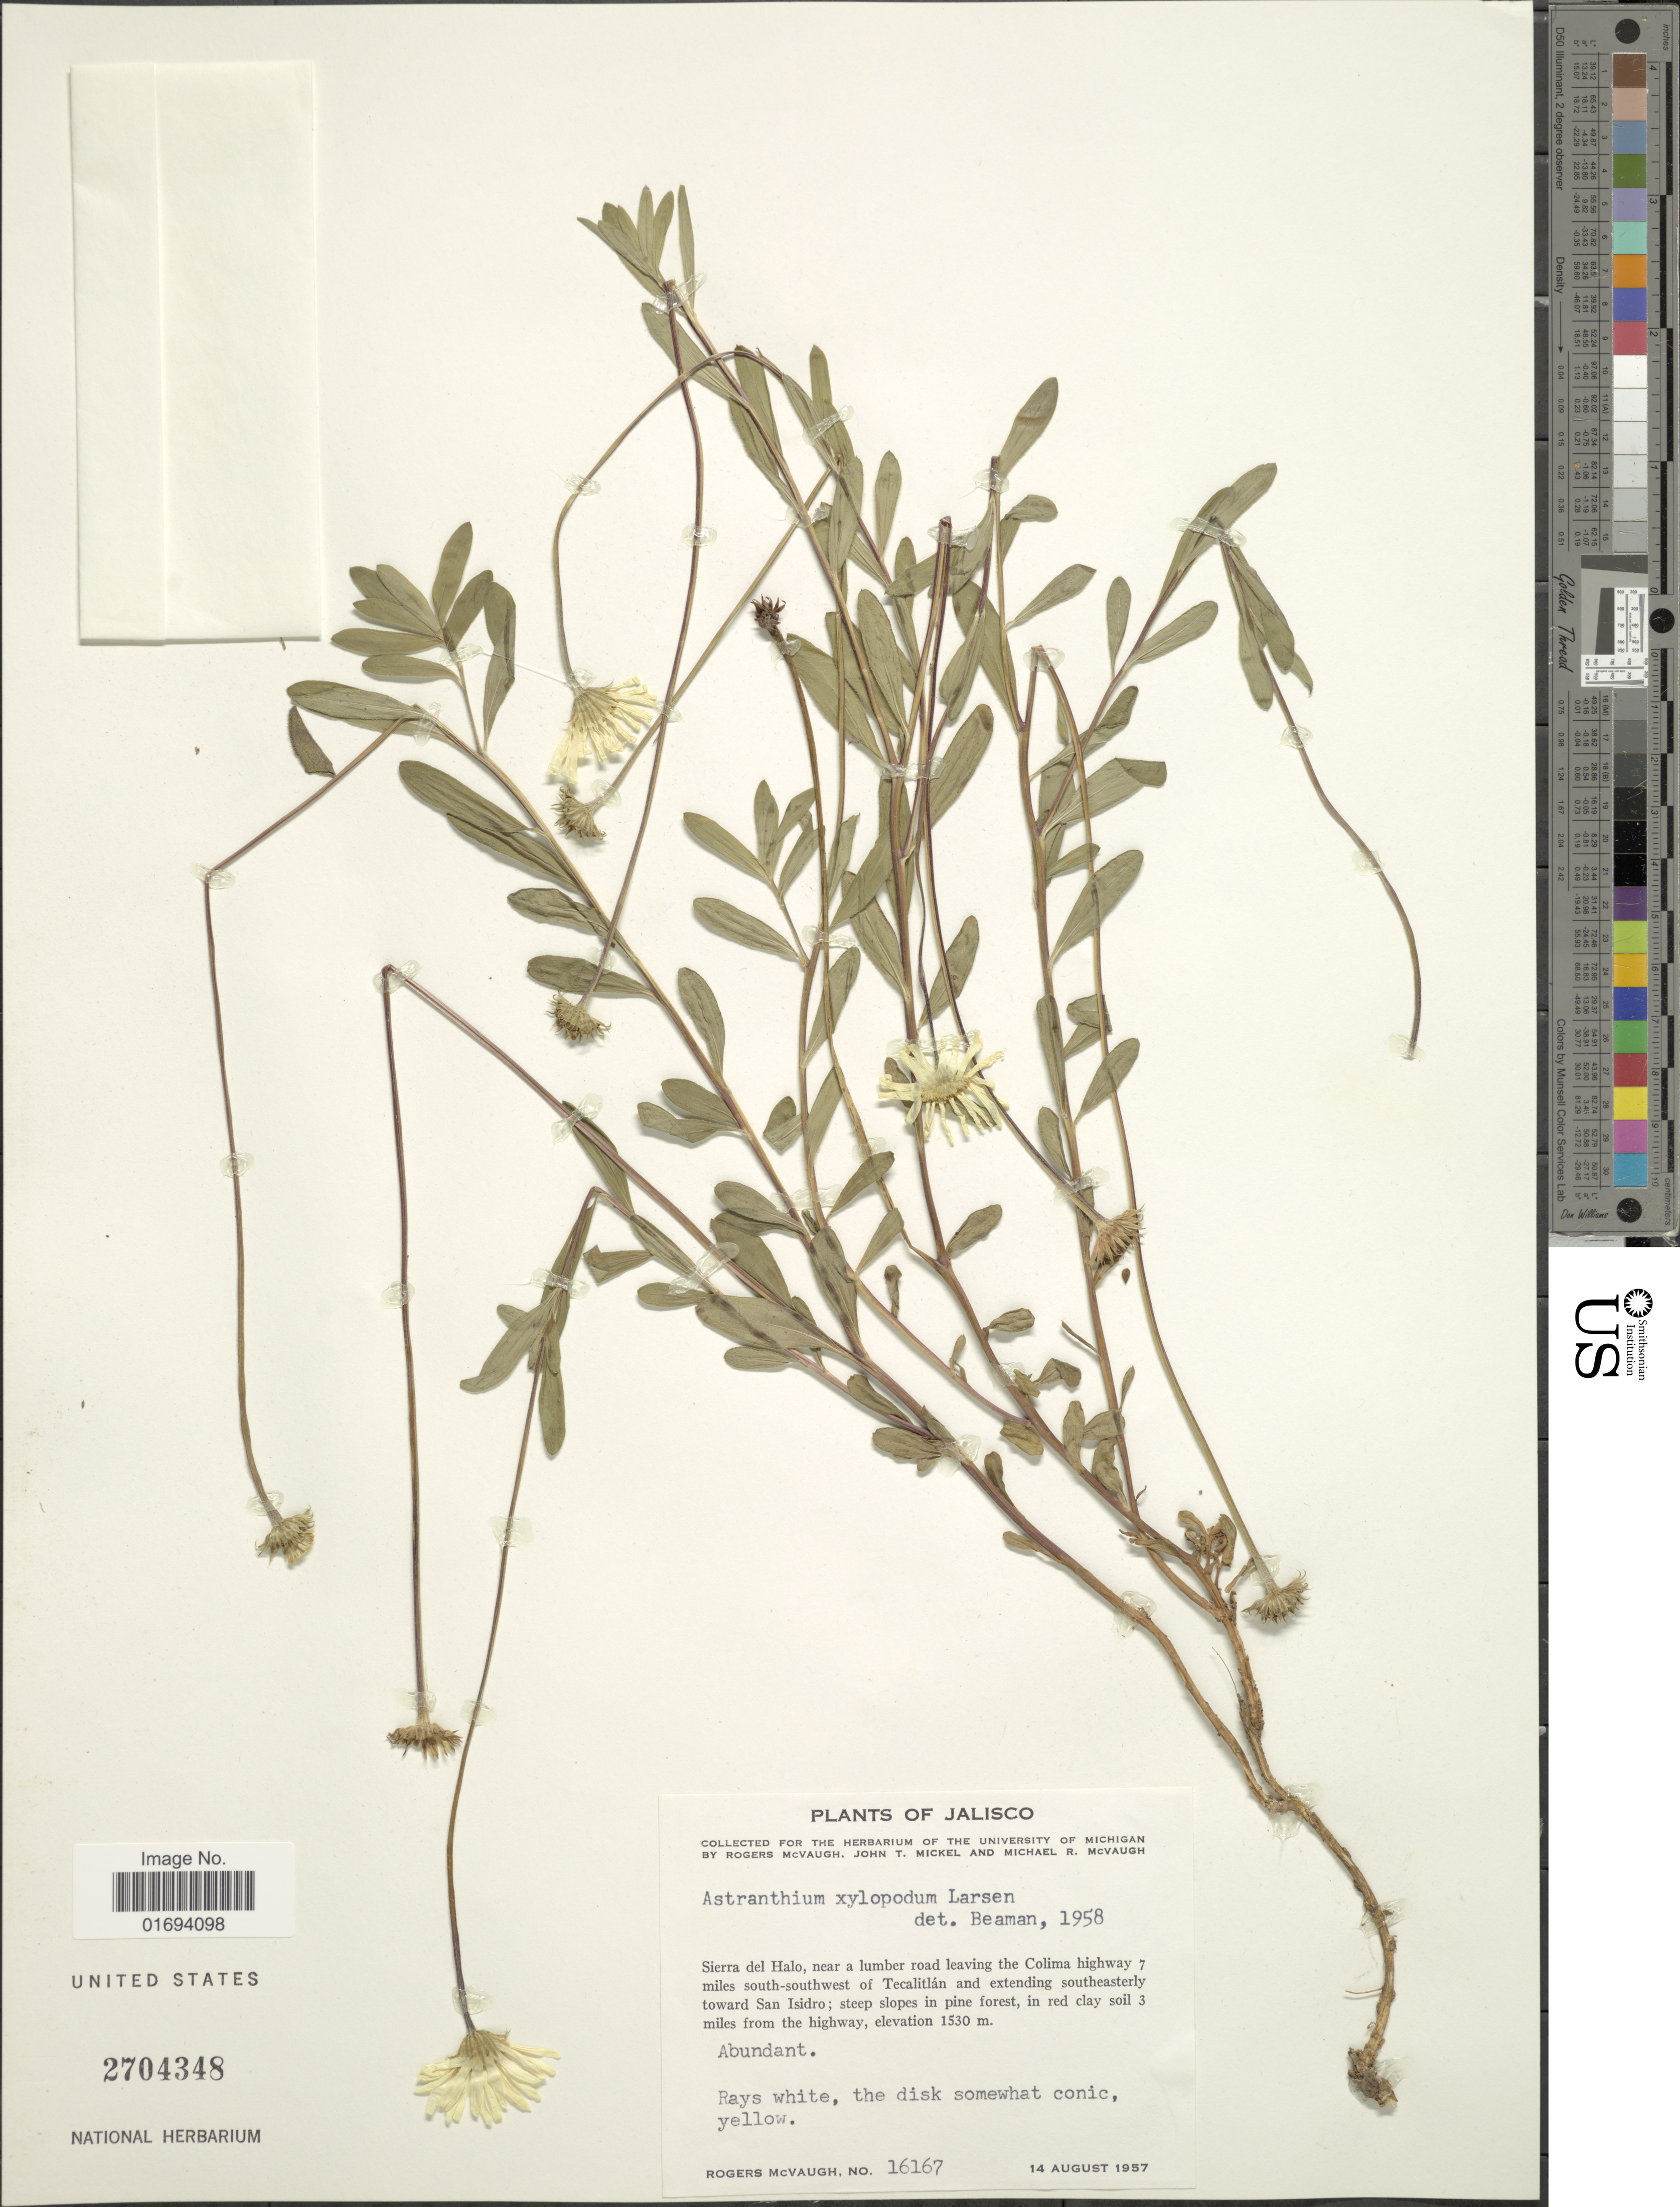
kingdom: Plantae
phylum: Tracheophyta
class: Magnoliopsida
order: Asterales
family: Asteraceae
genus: Astranthium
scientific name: Astranthium xylopodum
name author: Larsen ex S.F. Blake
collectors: R. McVaugh, J. T. Mickel & M. R. McVaugh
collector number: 16167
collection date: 1957-08-14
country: Mexico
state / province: Jalisco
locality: Jalisco. Sierra del Halo, near a lumber road leaving the Colima highway 7 miles south-southwest of Tecalitlan and extending southeasterly toward San Isidoro.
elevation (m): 1530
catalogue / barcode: US 2704348